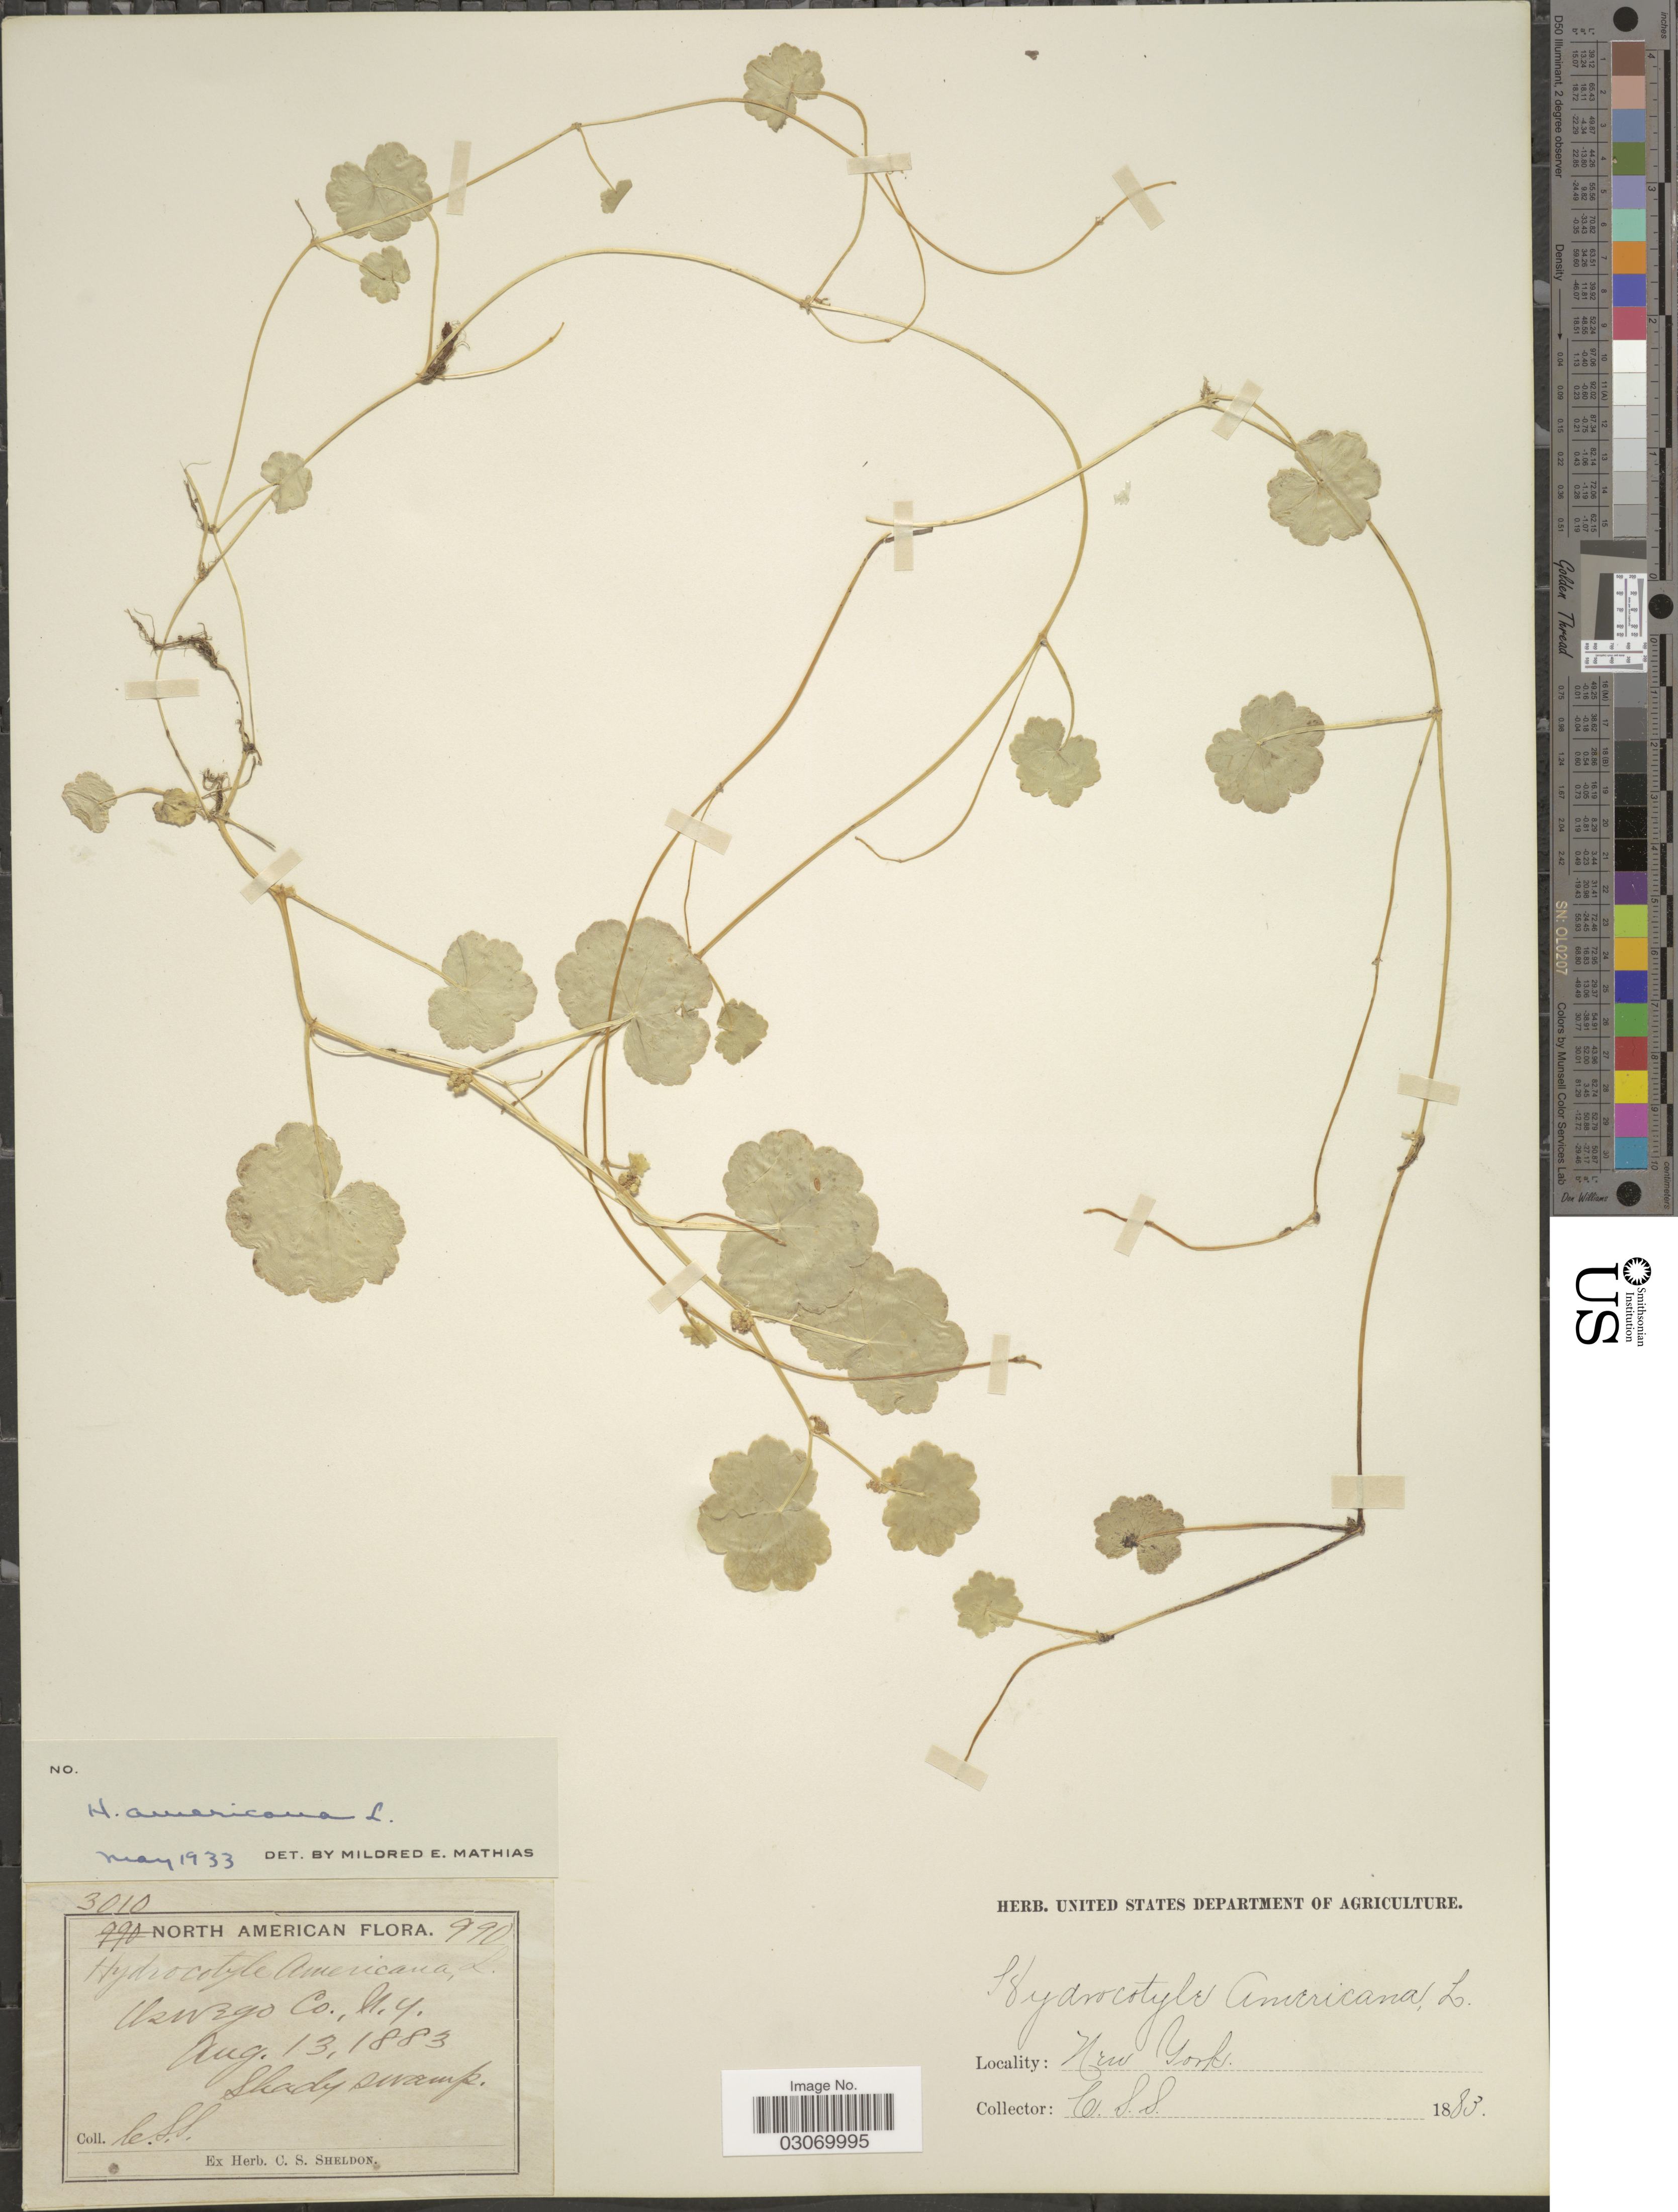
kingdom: Plantae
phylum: Tracheophyta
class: Magnoliopsida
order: Apiales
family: Araliaceae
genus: Hydrocotyle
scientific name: Hydrocotyle americana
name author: L.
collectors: C. S. S.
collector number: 3010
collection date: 1883-08-13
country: United States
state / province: New York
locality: Oswego Co. Shady swamp.